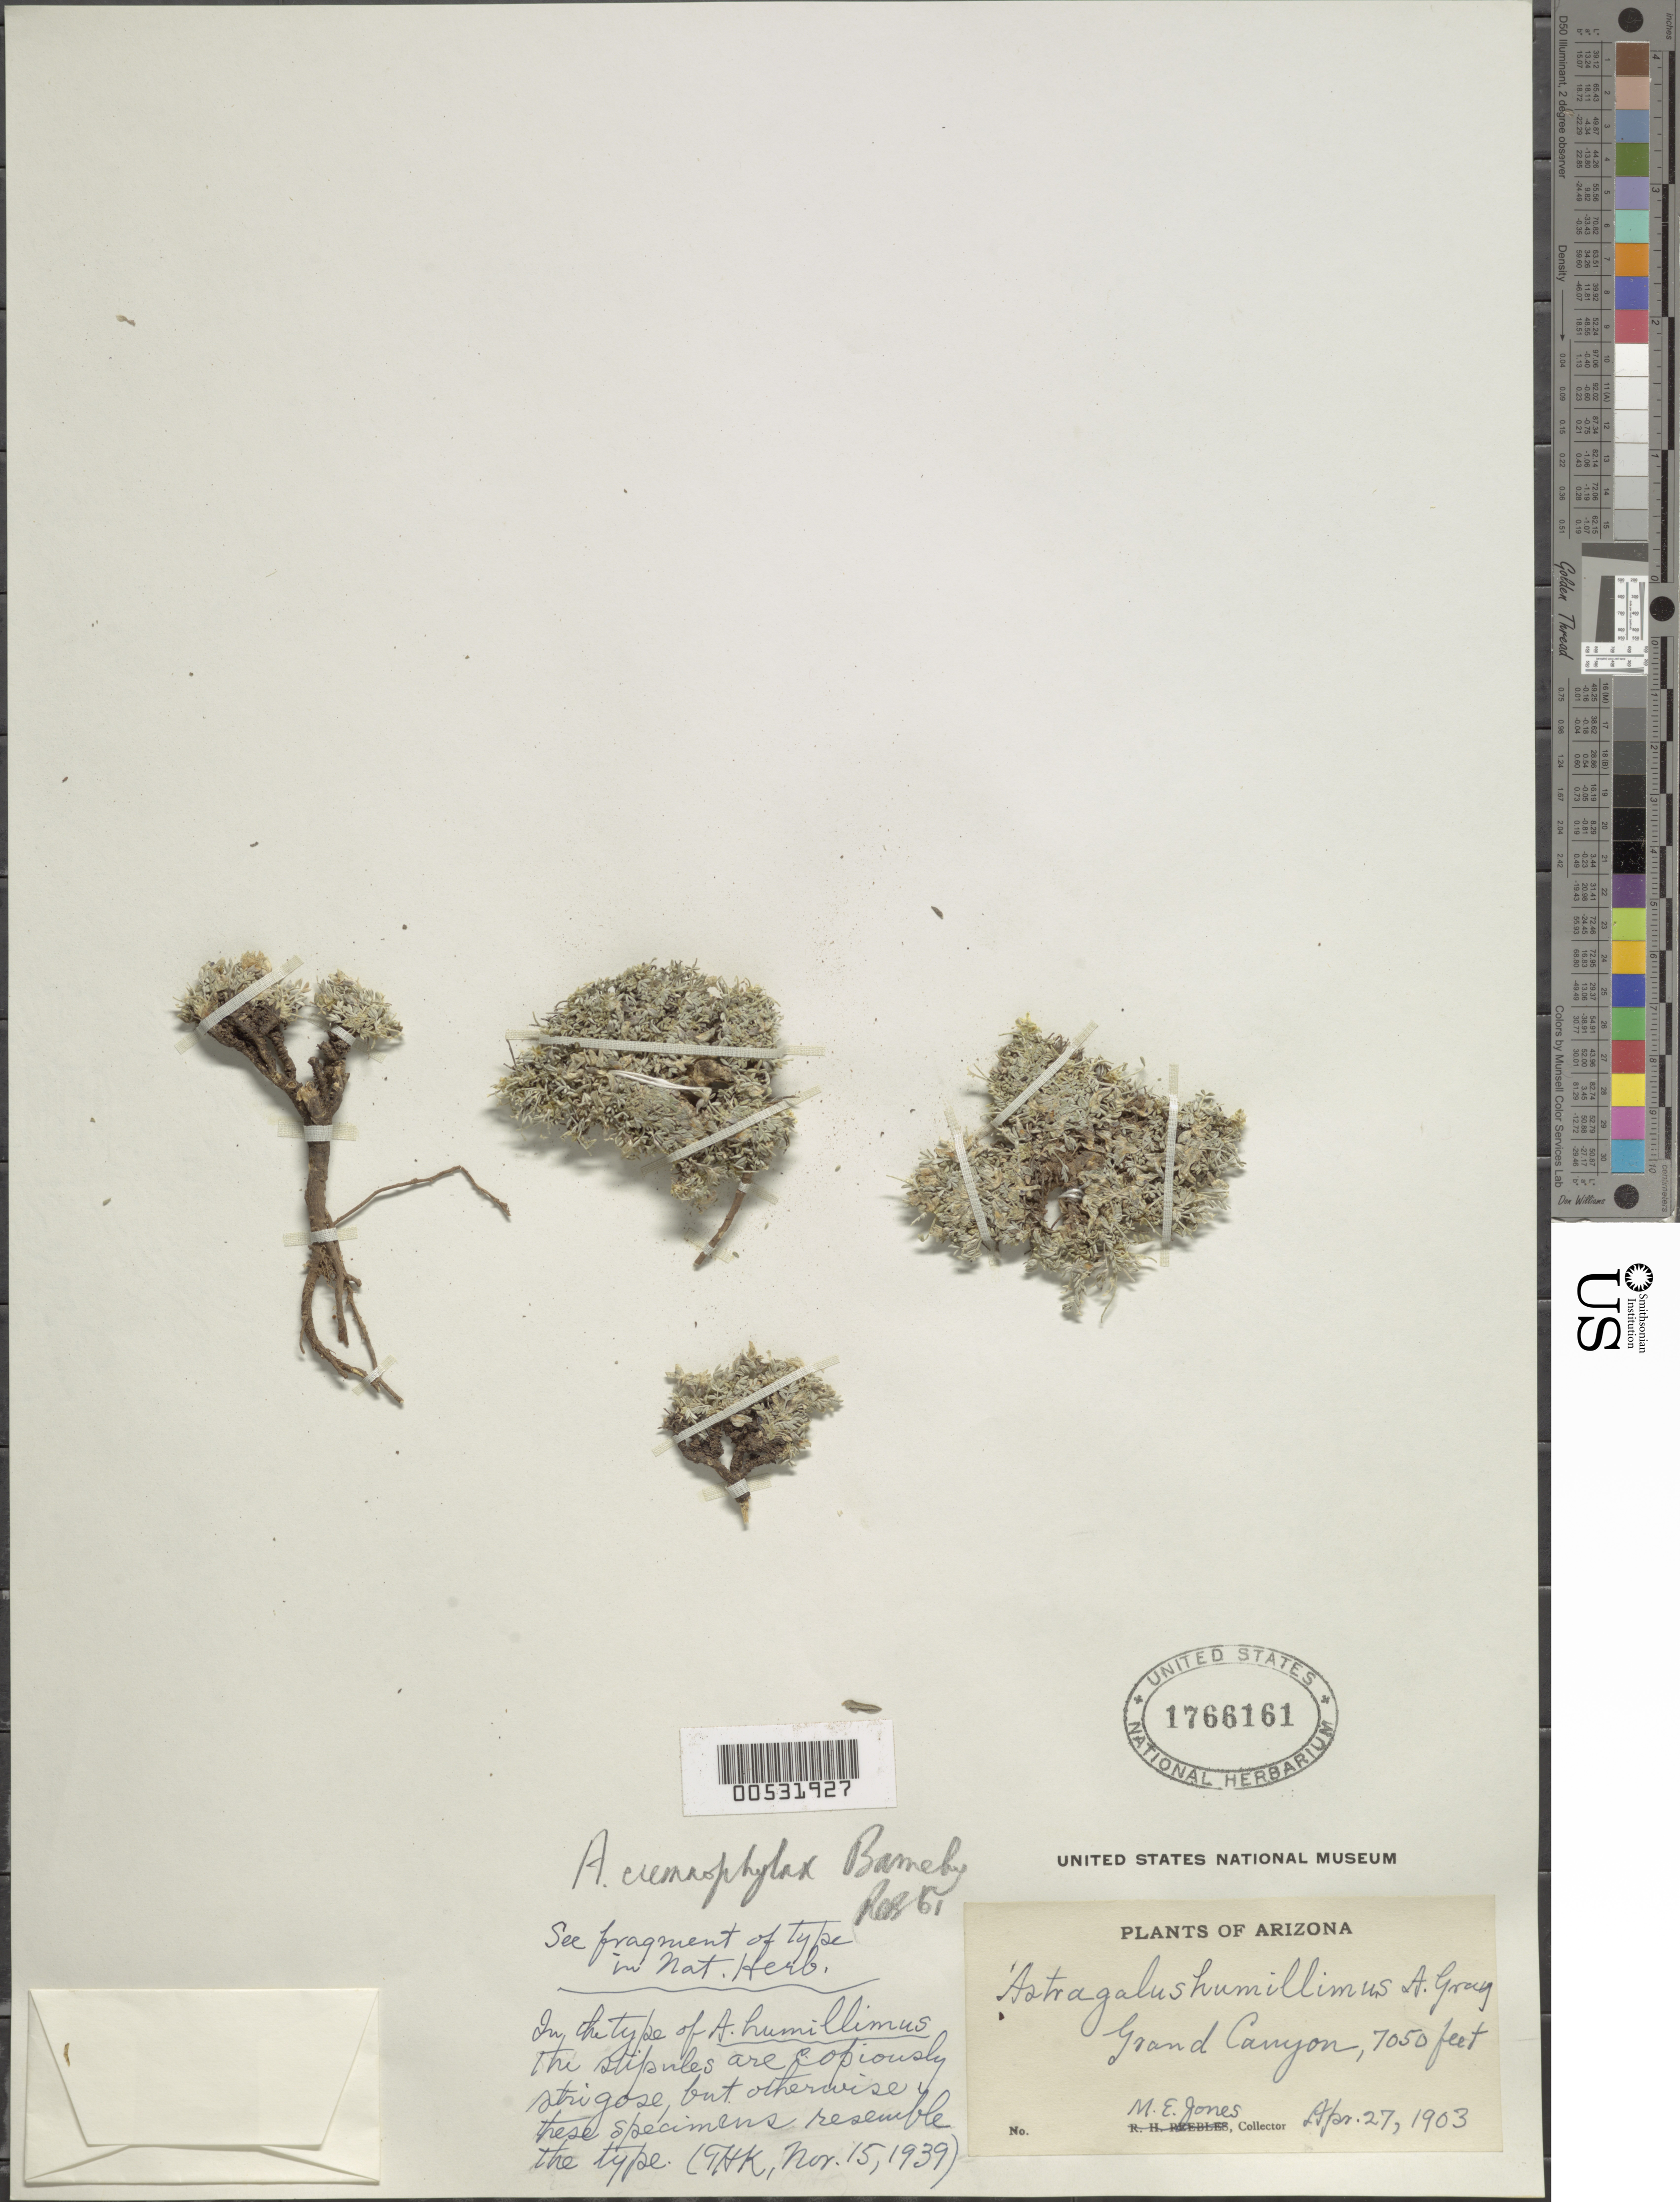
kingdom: Plantae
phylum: Tracheophyta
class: Magnoliopsida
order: Fabales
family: Fabaceae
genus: Astragalus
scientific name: Astragalus cremnophylax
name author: Barneby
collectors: M. E. Jones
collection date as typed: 27 Apr 1903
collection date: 1903-04-27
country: United States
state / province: Arizona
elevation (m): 2148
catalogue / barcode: US 1766161